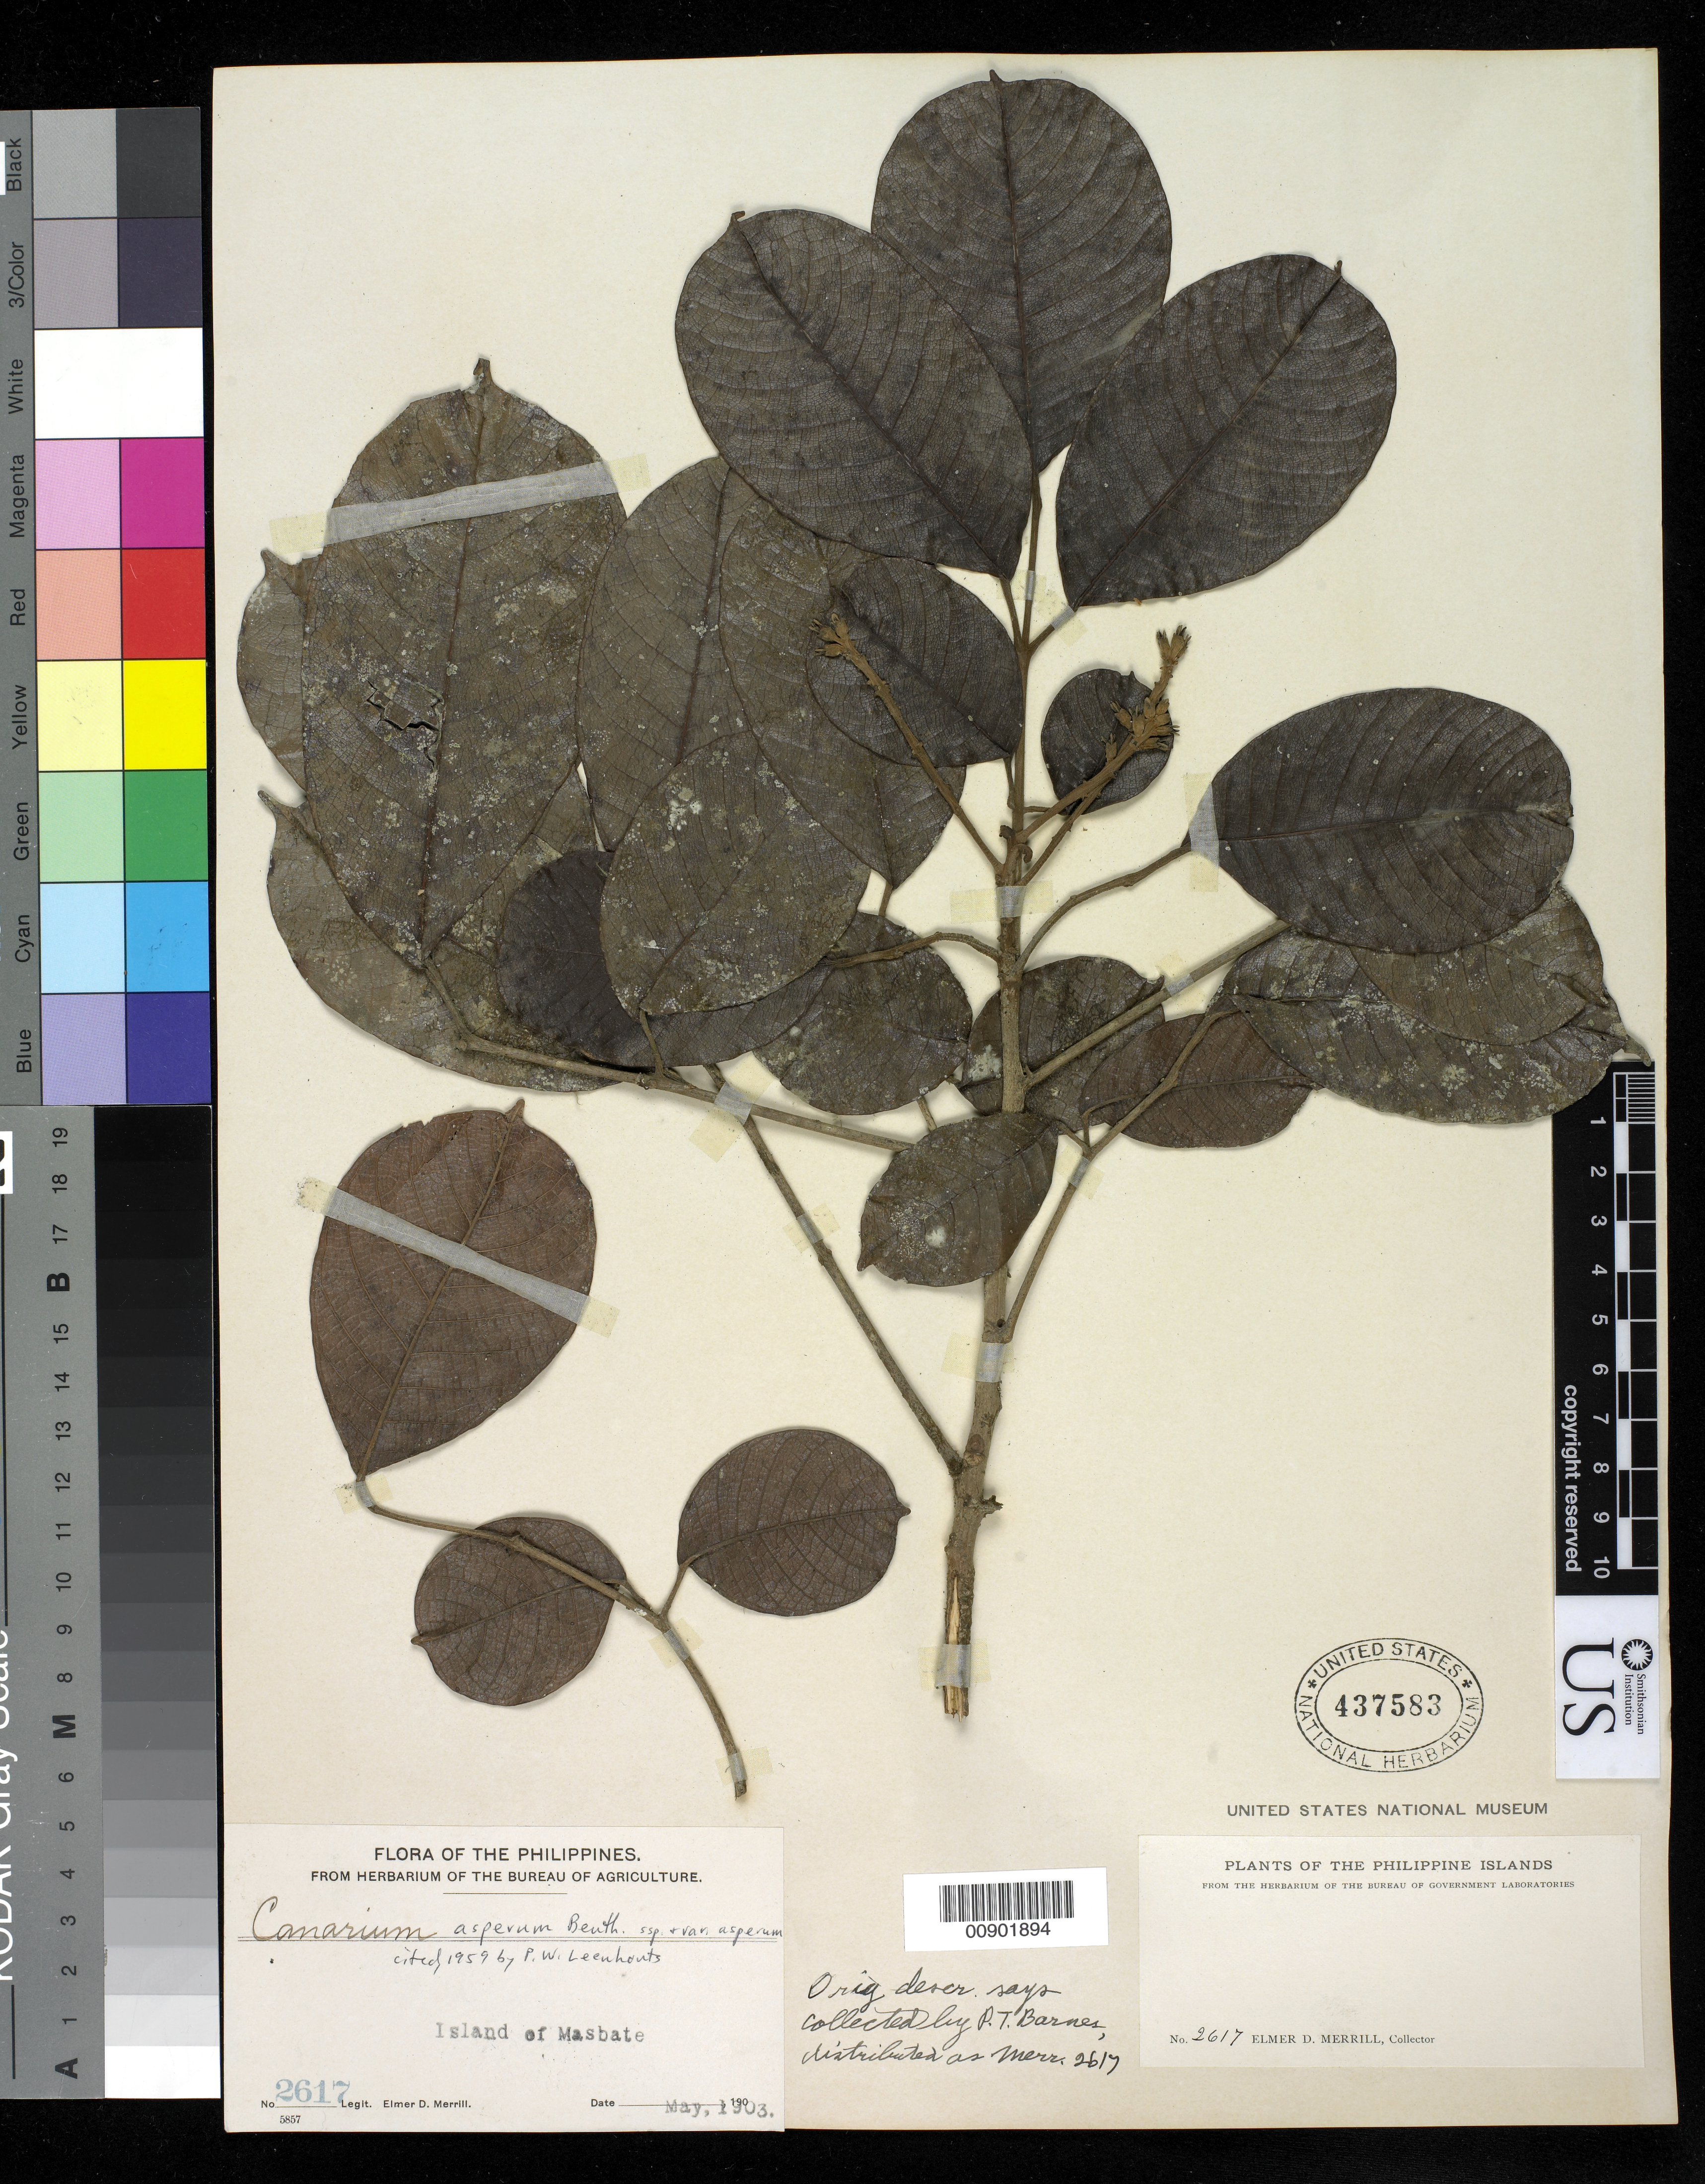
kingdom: Plantae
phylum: Tracheophyta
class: Magnoliopsida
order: Sapindales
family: Burseraceae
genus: Canarium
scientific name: Canarium barnesii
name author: Merr.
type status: Isotype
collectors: E. D. Merrill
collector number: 2617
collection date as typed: May 1903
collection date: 1903-05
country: Philippines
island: Masbate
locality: Island of Masbate.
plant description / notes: As annotated on specimen in unknown hand, "Orig. descr. says collected by P.T. Barnes, distributed as Merr. 2617".; Cited by P.W. Leenhouts, 1959.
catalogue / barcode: US 437583